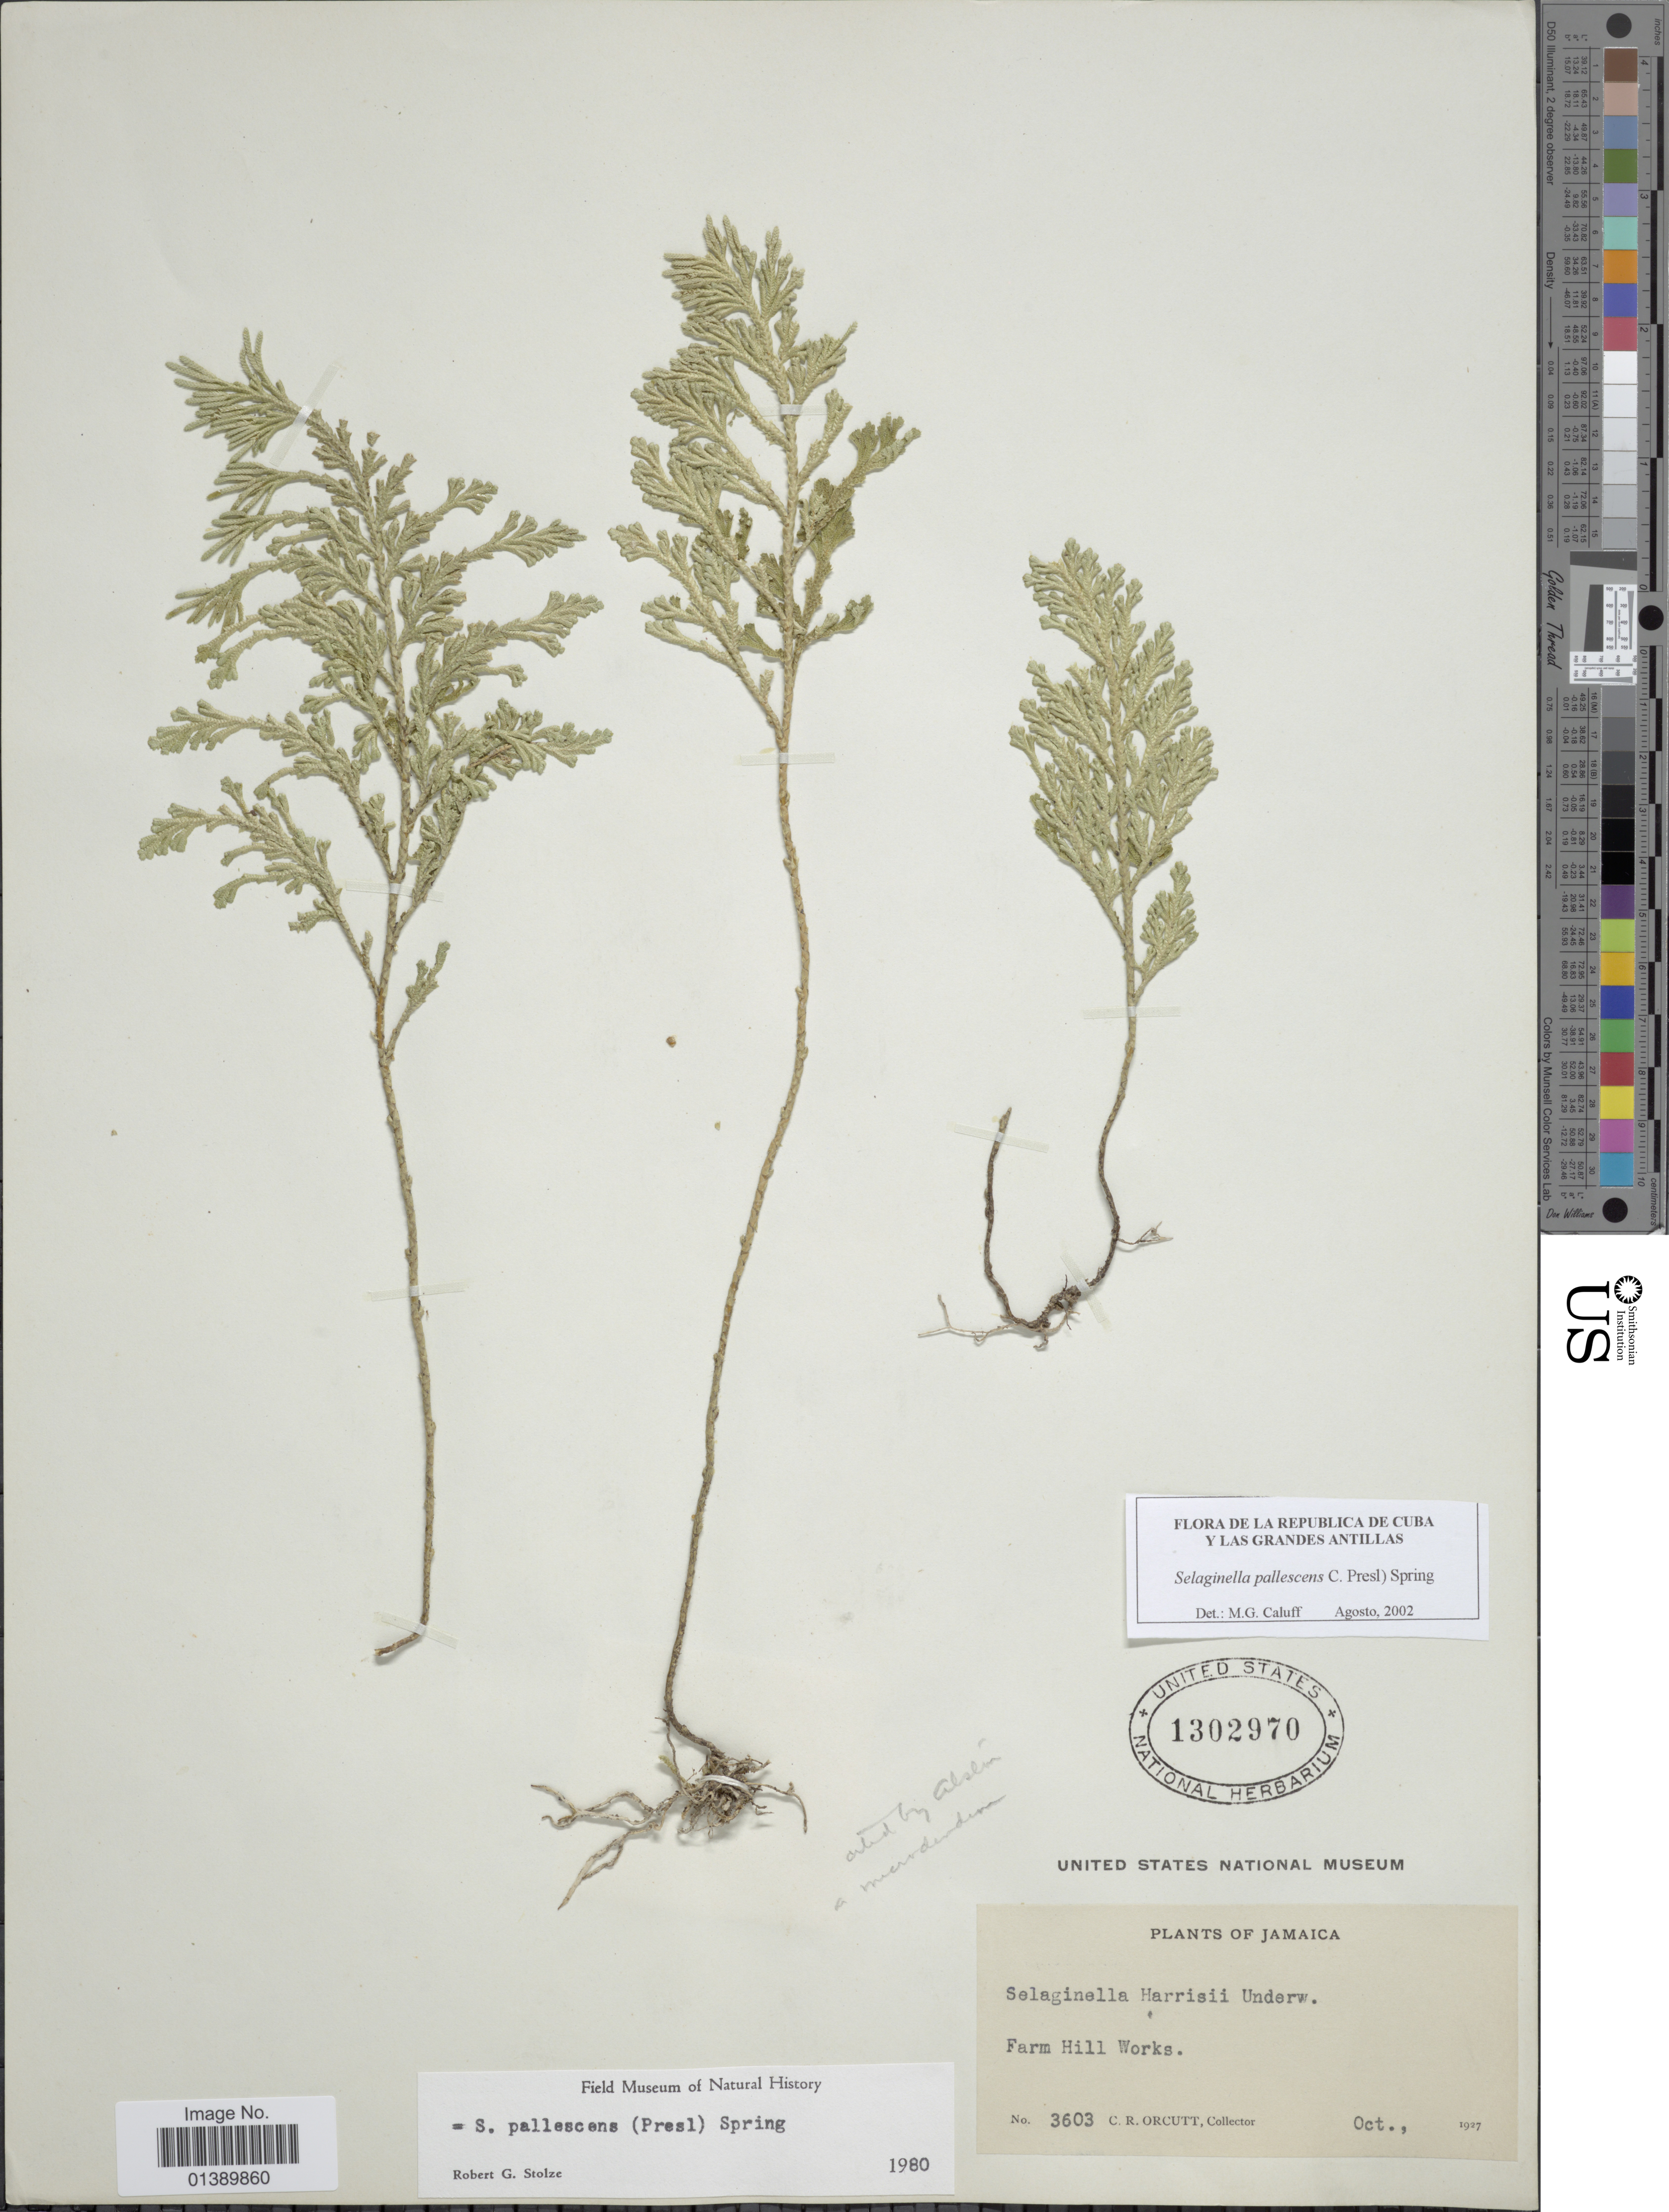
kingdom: Plantae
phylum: Tracheophyta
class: Lycopodiopsida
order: Selaginellales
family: Selaginellaceae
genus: Selaginella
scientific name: Selaginella pallescens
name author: (C. Presl) Spring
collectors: C. R. Orcutt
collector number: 3603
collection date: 1927-10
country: Jamaica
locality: Farm Hill Works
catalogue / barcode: US 1302970